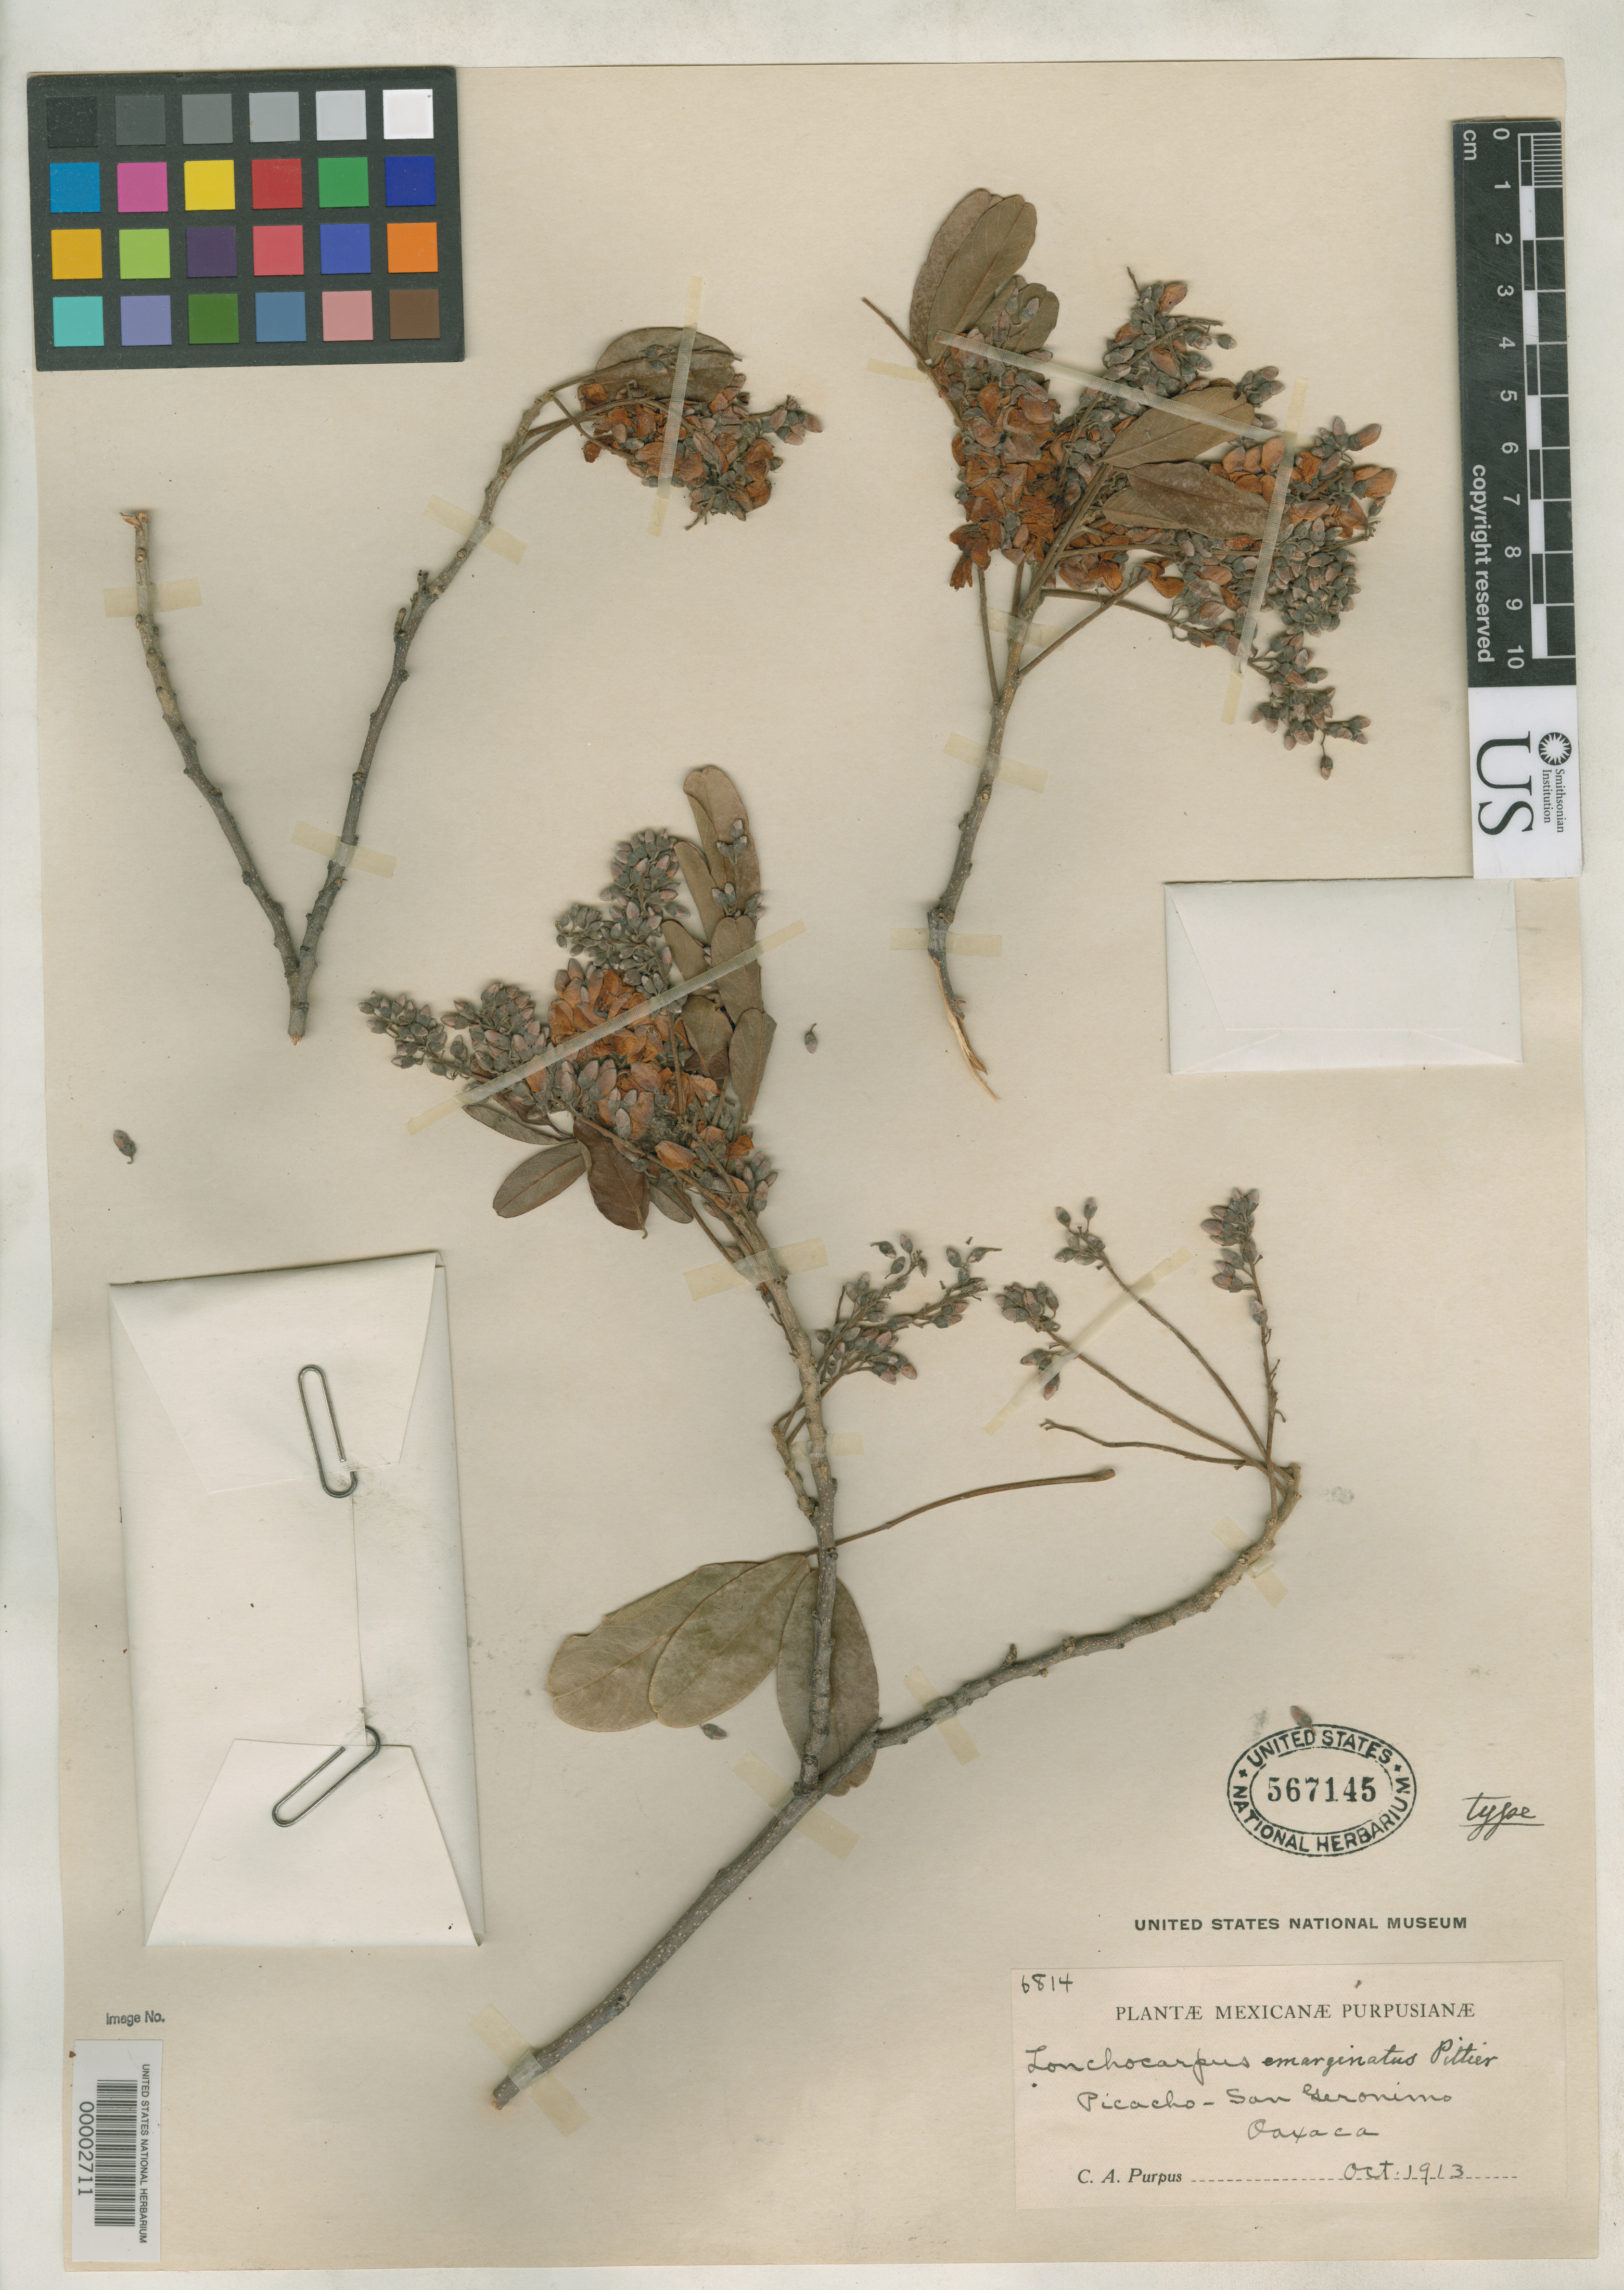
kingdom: Plantae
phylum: Tracheophyta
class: Magnoliopsida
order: Fabales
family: Fabaceae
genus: Lonchocarpus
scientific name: Lonchocarpus emarginatus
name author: Pittier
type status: Holotype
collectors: C. A. Purpus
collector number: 6814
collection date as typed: Oct 1913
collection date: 1913-10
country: Mexico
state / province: Oaxaca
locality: El Picacho, near San Geronimo.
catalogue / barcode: US 567145